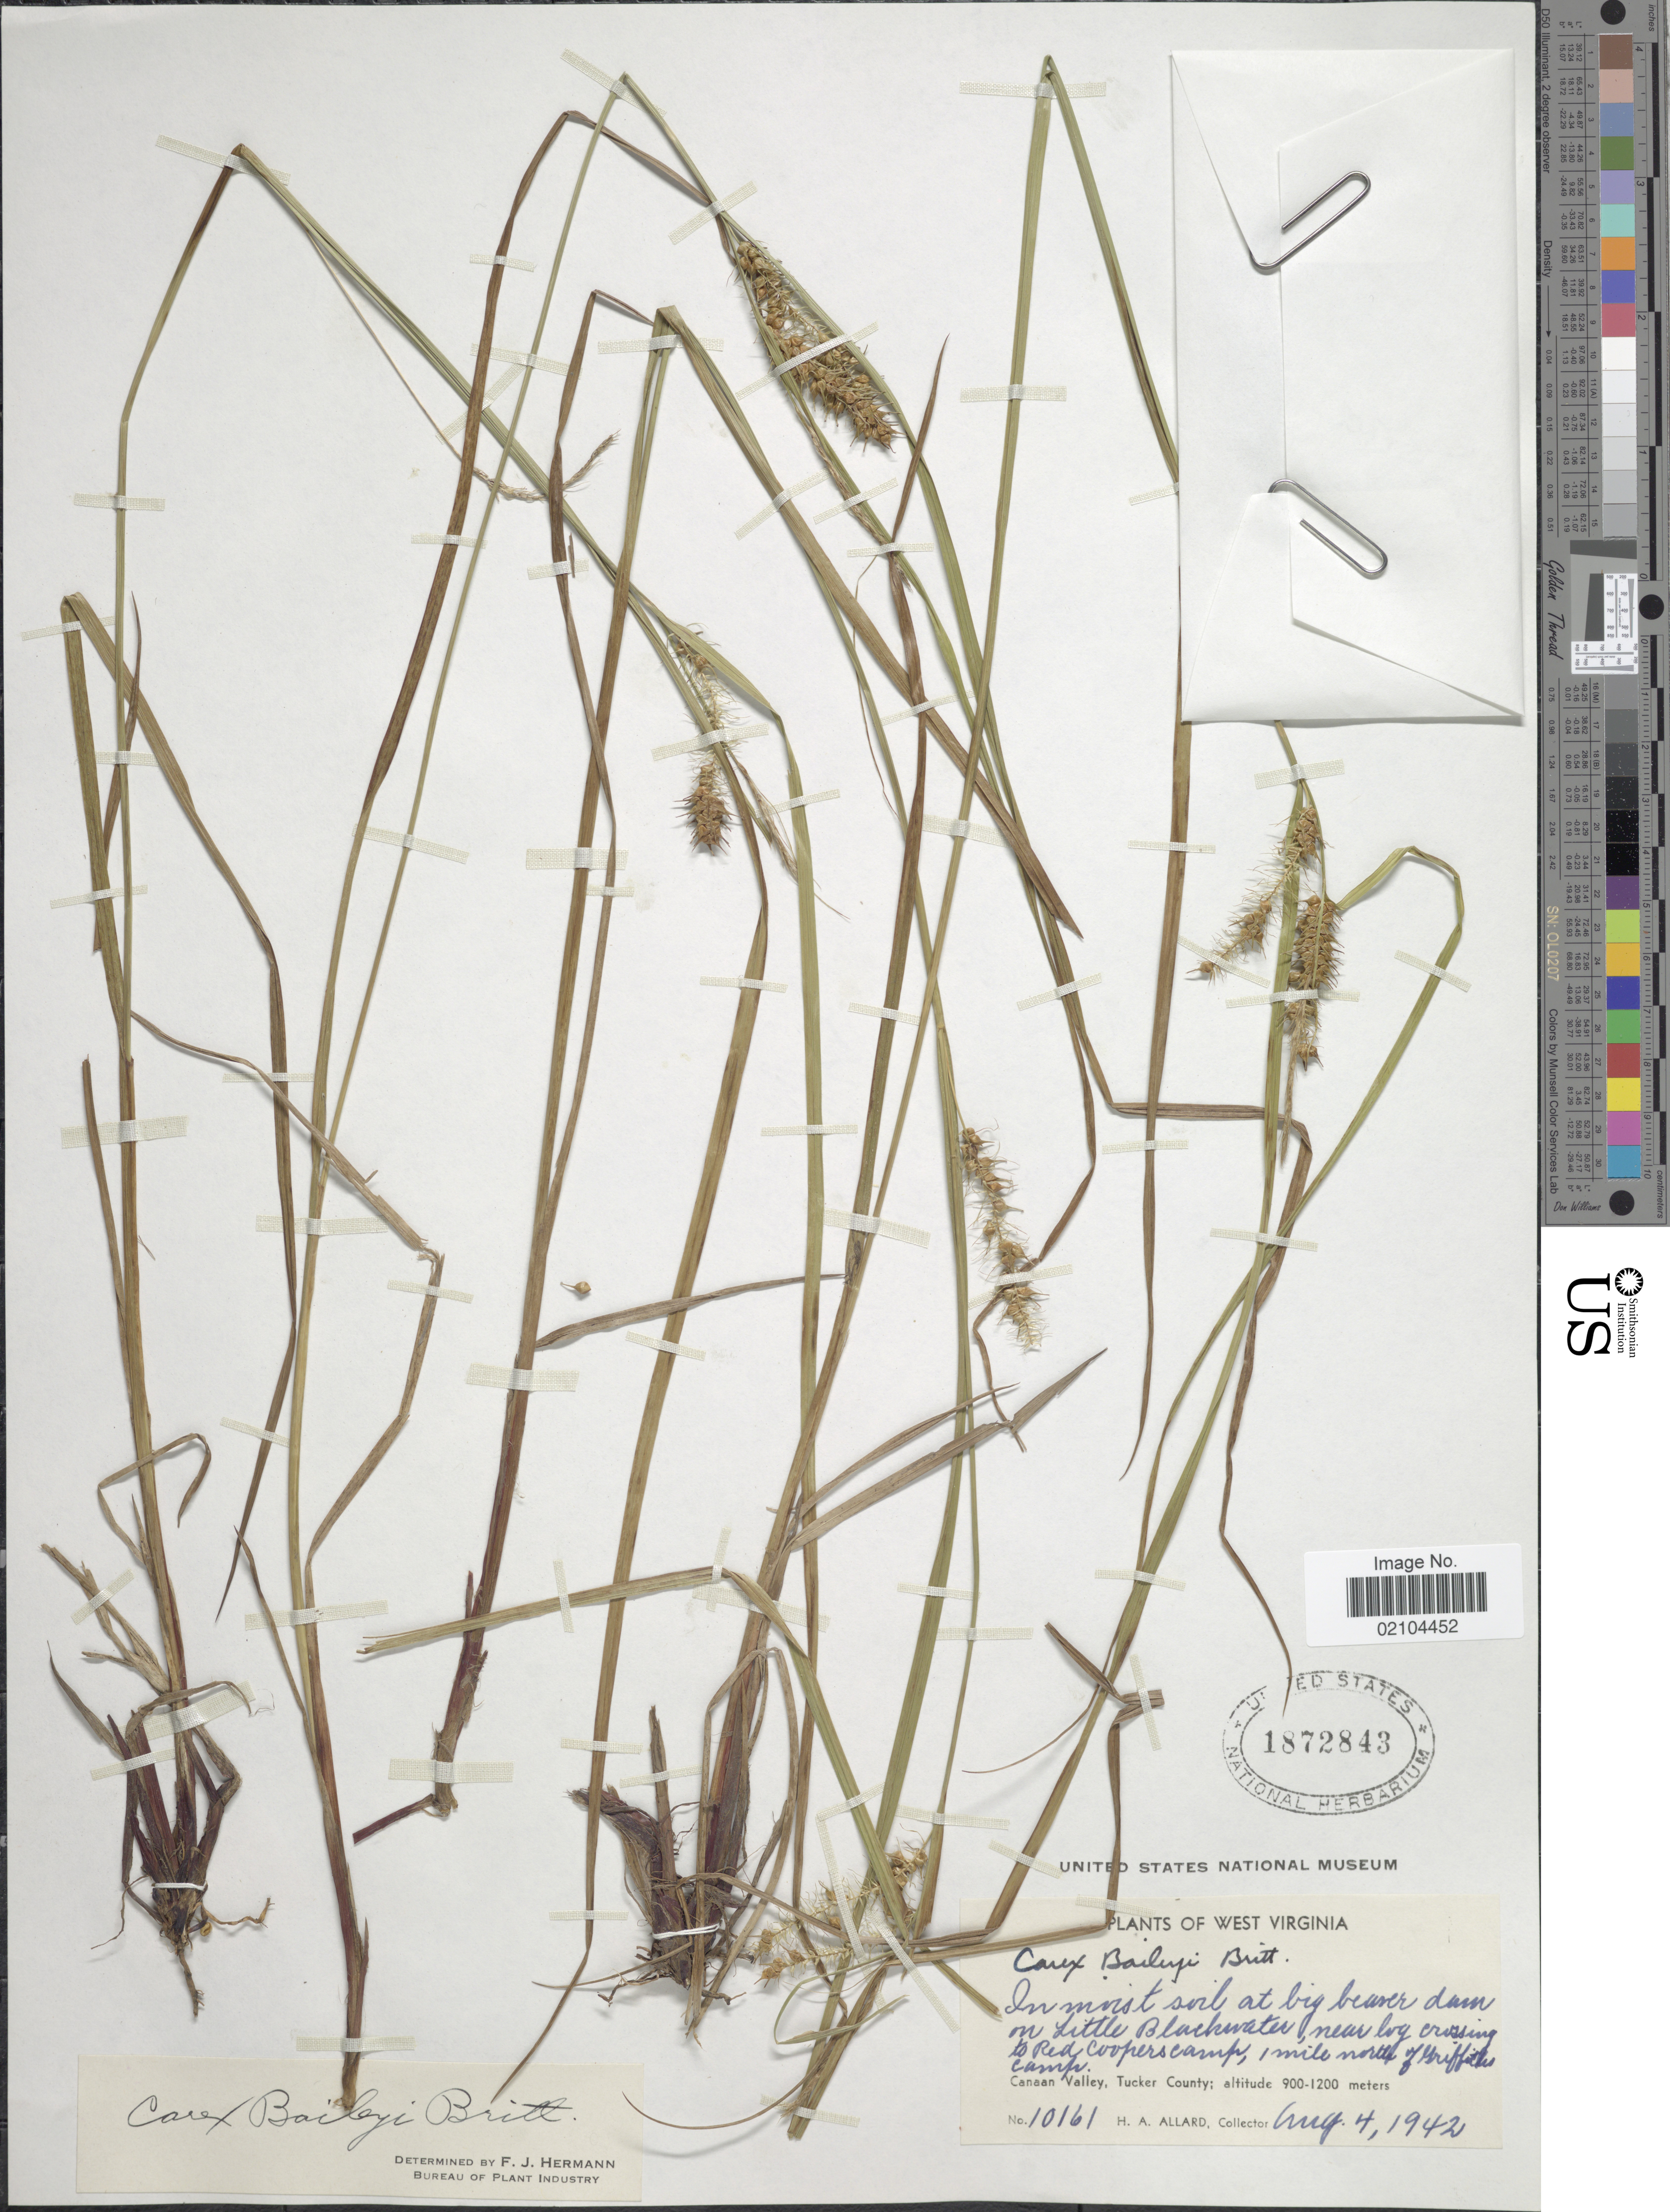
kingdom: Plantae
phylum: Tracheophyta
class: Liliopsida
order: Poales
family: Cyperaceae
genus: Carex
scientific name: Carex baileyi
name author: Britton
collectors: H. A. Allard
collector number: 10161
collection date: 1942-08-04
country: United States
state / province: West Virginia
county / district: Tucker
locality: In moist soil along big beaver dam on Little Blackwater, near bog crossing to Red Coopers camp, 1 mile north of Griffith camp, Canaan Valley: Tucker County.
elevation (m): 900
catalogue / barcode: US 1872843